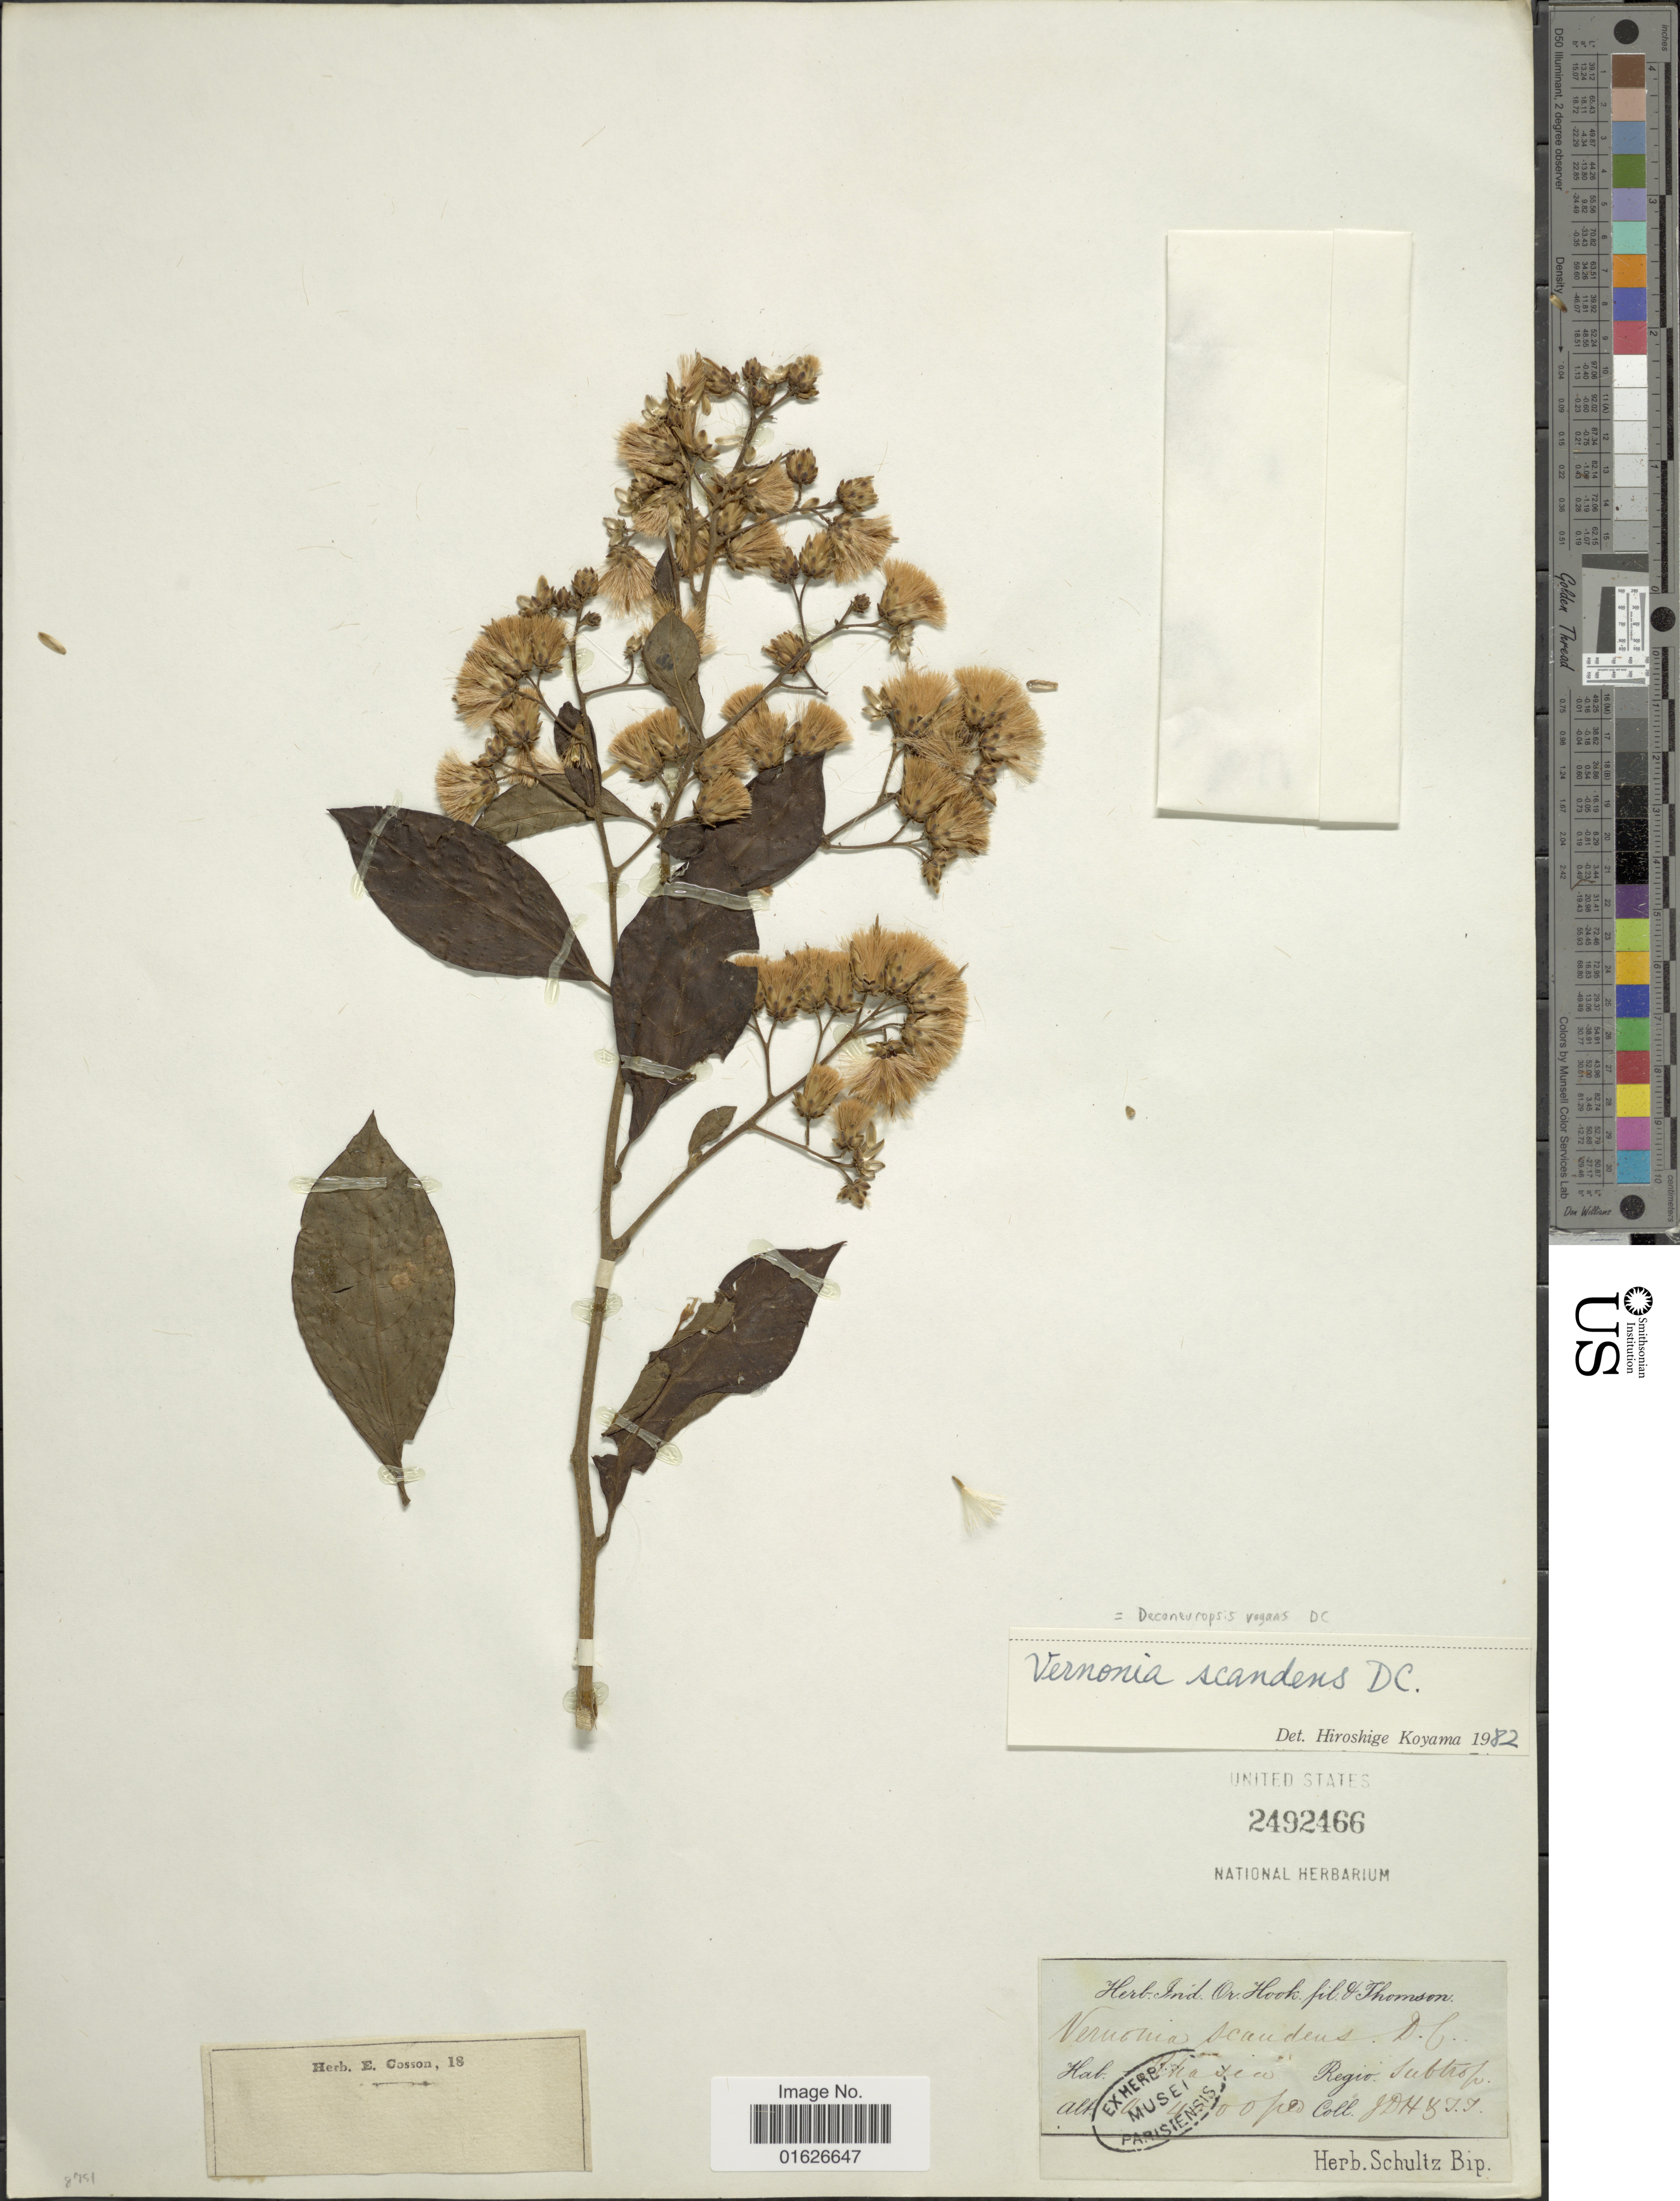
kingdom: Plantae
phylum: Tracheophyta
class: Magnoliopsida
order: Asterales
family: Asteraceae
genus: Decaneuropsis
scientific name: Decaneuropsis vagans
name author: (DC.) H. Rob. & Skvarla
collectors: J. D. Hooker & T. Thomson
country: India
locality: Khasia, Subtrop.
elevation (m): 1219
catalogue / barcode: US 2492466